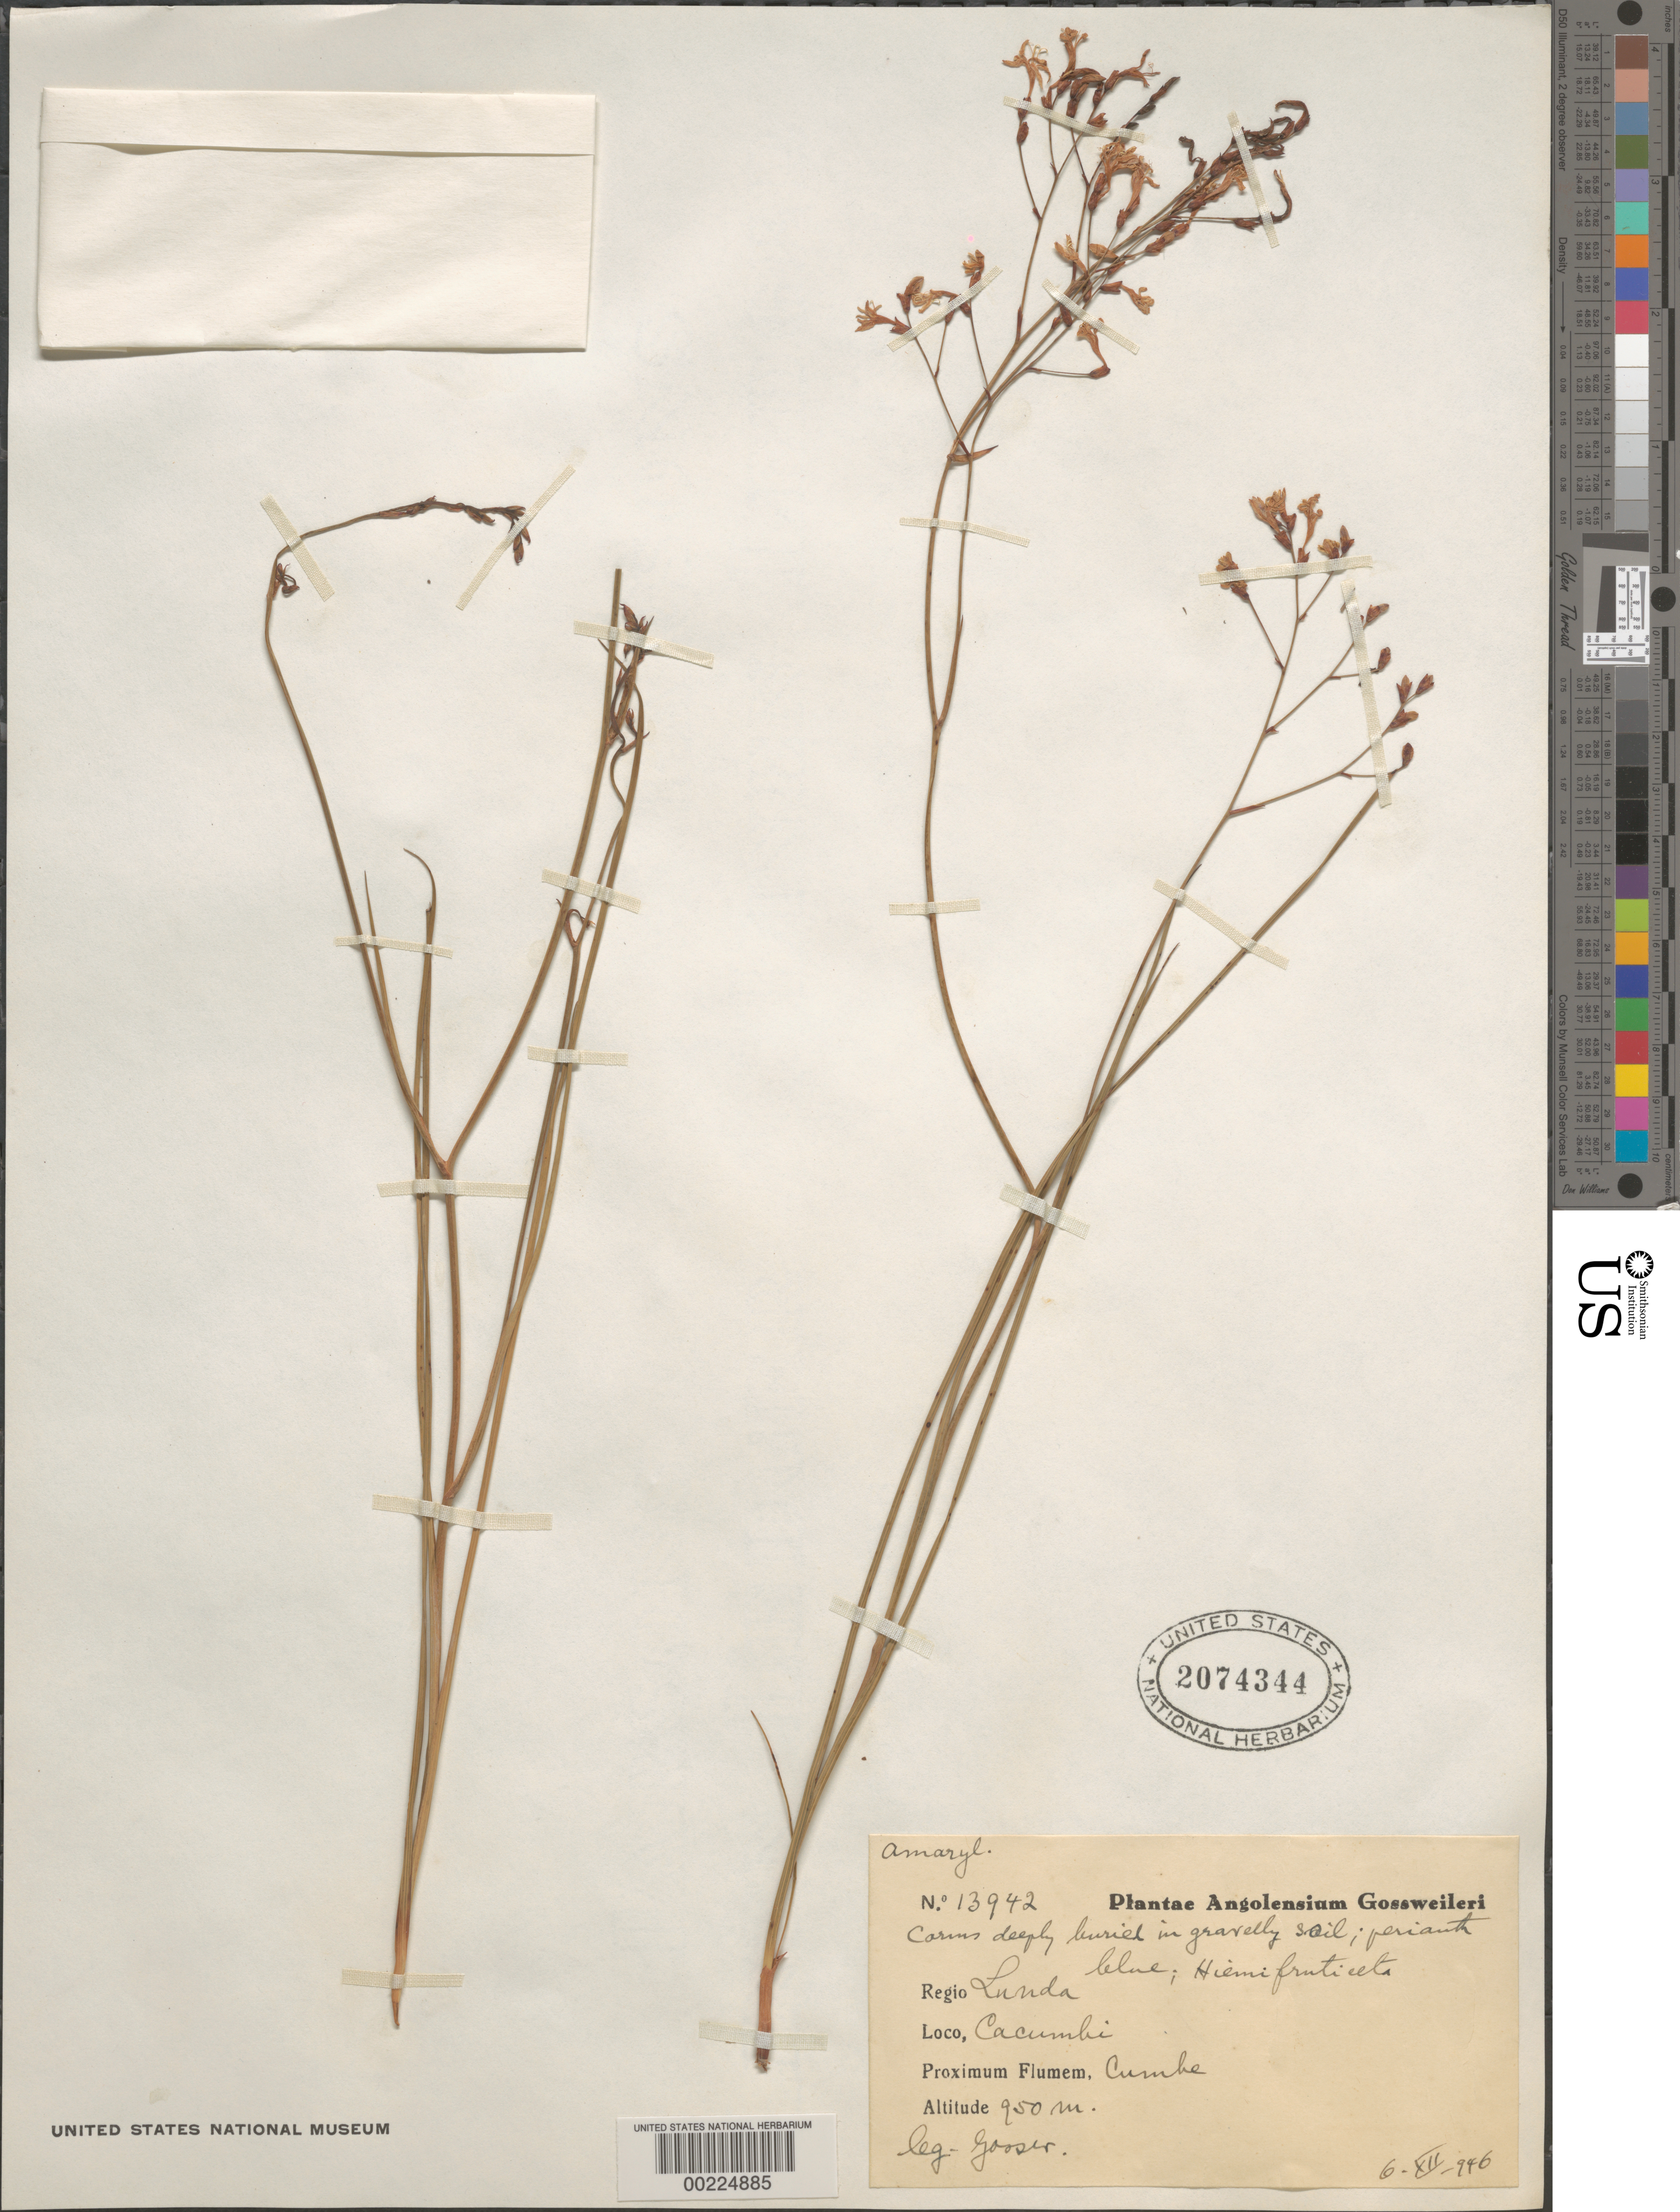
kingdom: Plantae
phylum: Tracheophyta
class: Liliopsida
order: Asparagales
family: Amaryllidaceae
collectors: -. Gooser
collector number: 13942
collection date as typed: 06 Dec 1946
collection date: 1946-12-06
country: Angola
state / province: Lunda Norte / Lunda Sul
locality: Cacumbi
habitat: Gravely soil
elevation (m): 950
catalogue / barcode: US 2074344